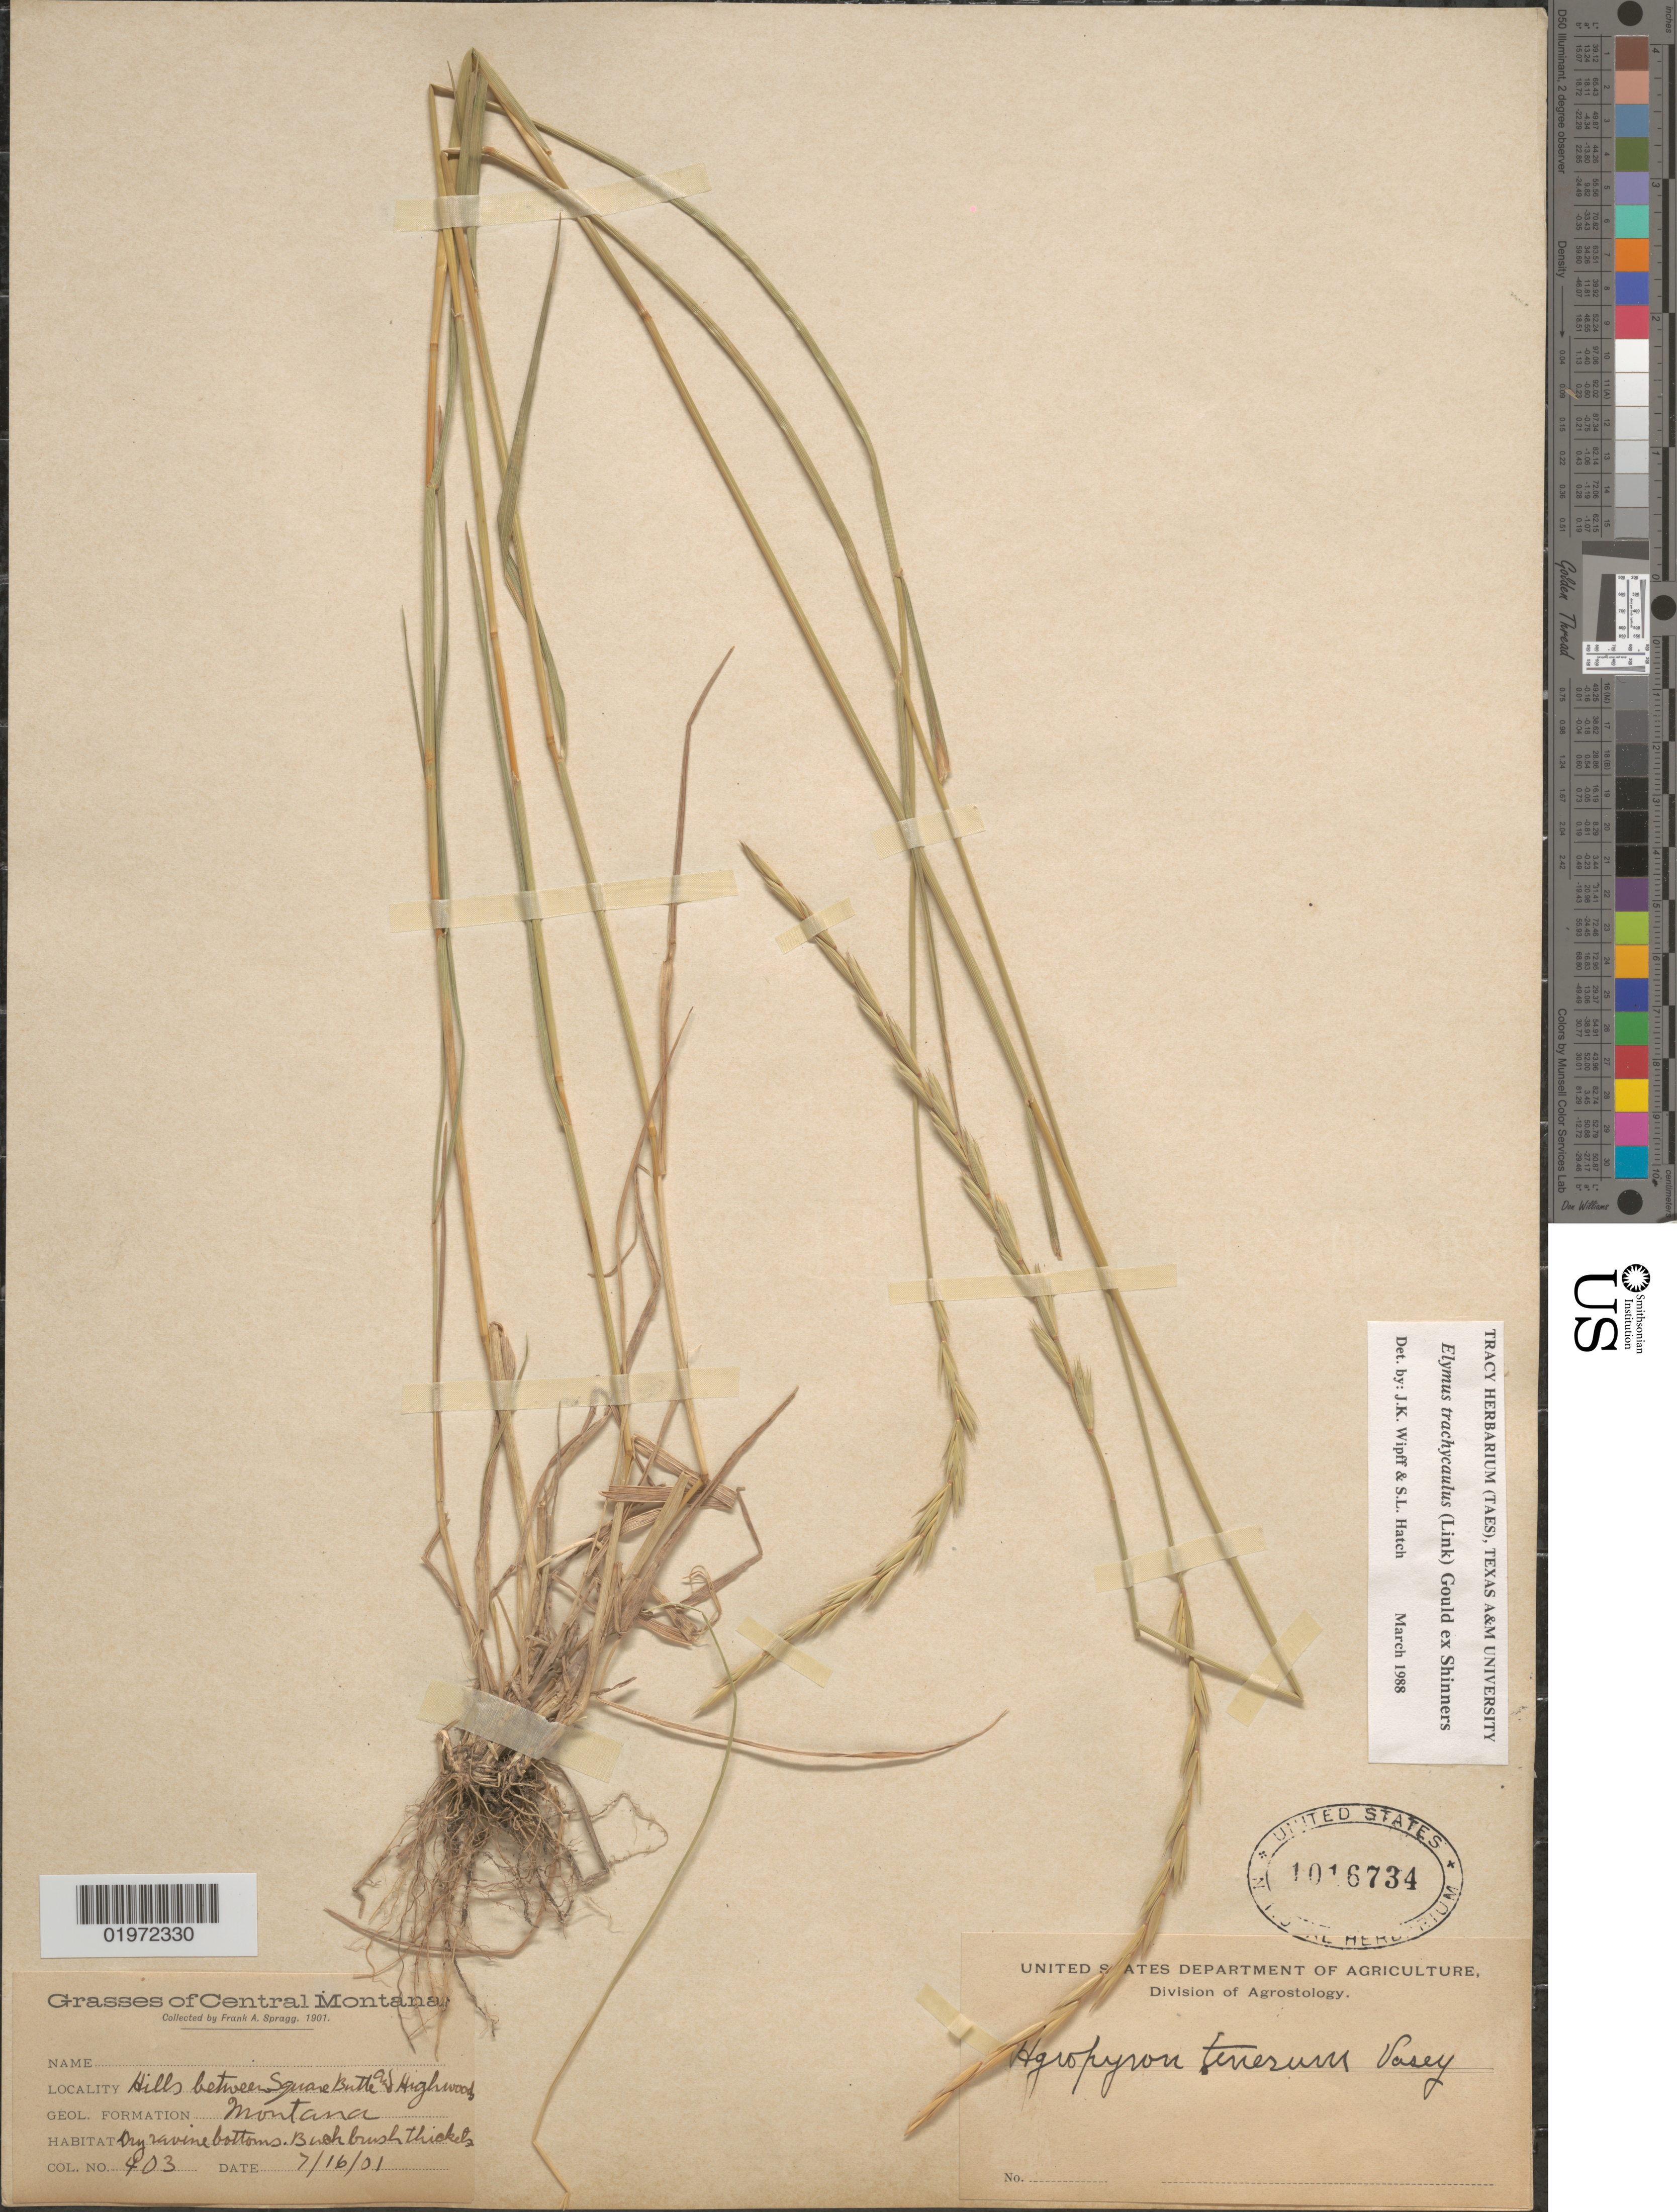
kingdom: Plantae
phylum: Tracheophyta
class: Liliopsida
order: Poales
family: Poaceae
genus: Elymus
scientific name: Elymus trachycaulus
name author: (Link) Gould ex Shinners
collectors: F. Spragg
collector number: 403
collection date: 1901-07-16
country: United States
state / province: Montana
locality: Central Montana. Hills between Square Butte and Highwoods. Dry ravine bottoms. Birch bush thickets.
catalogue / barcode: US 1016734